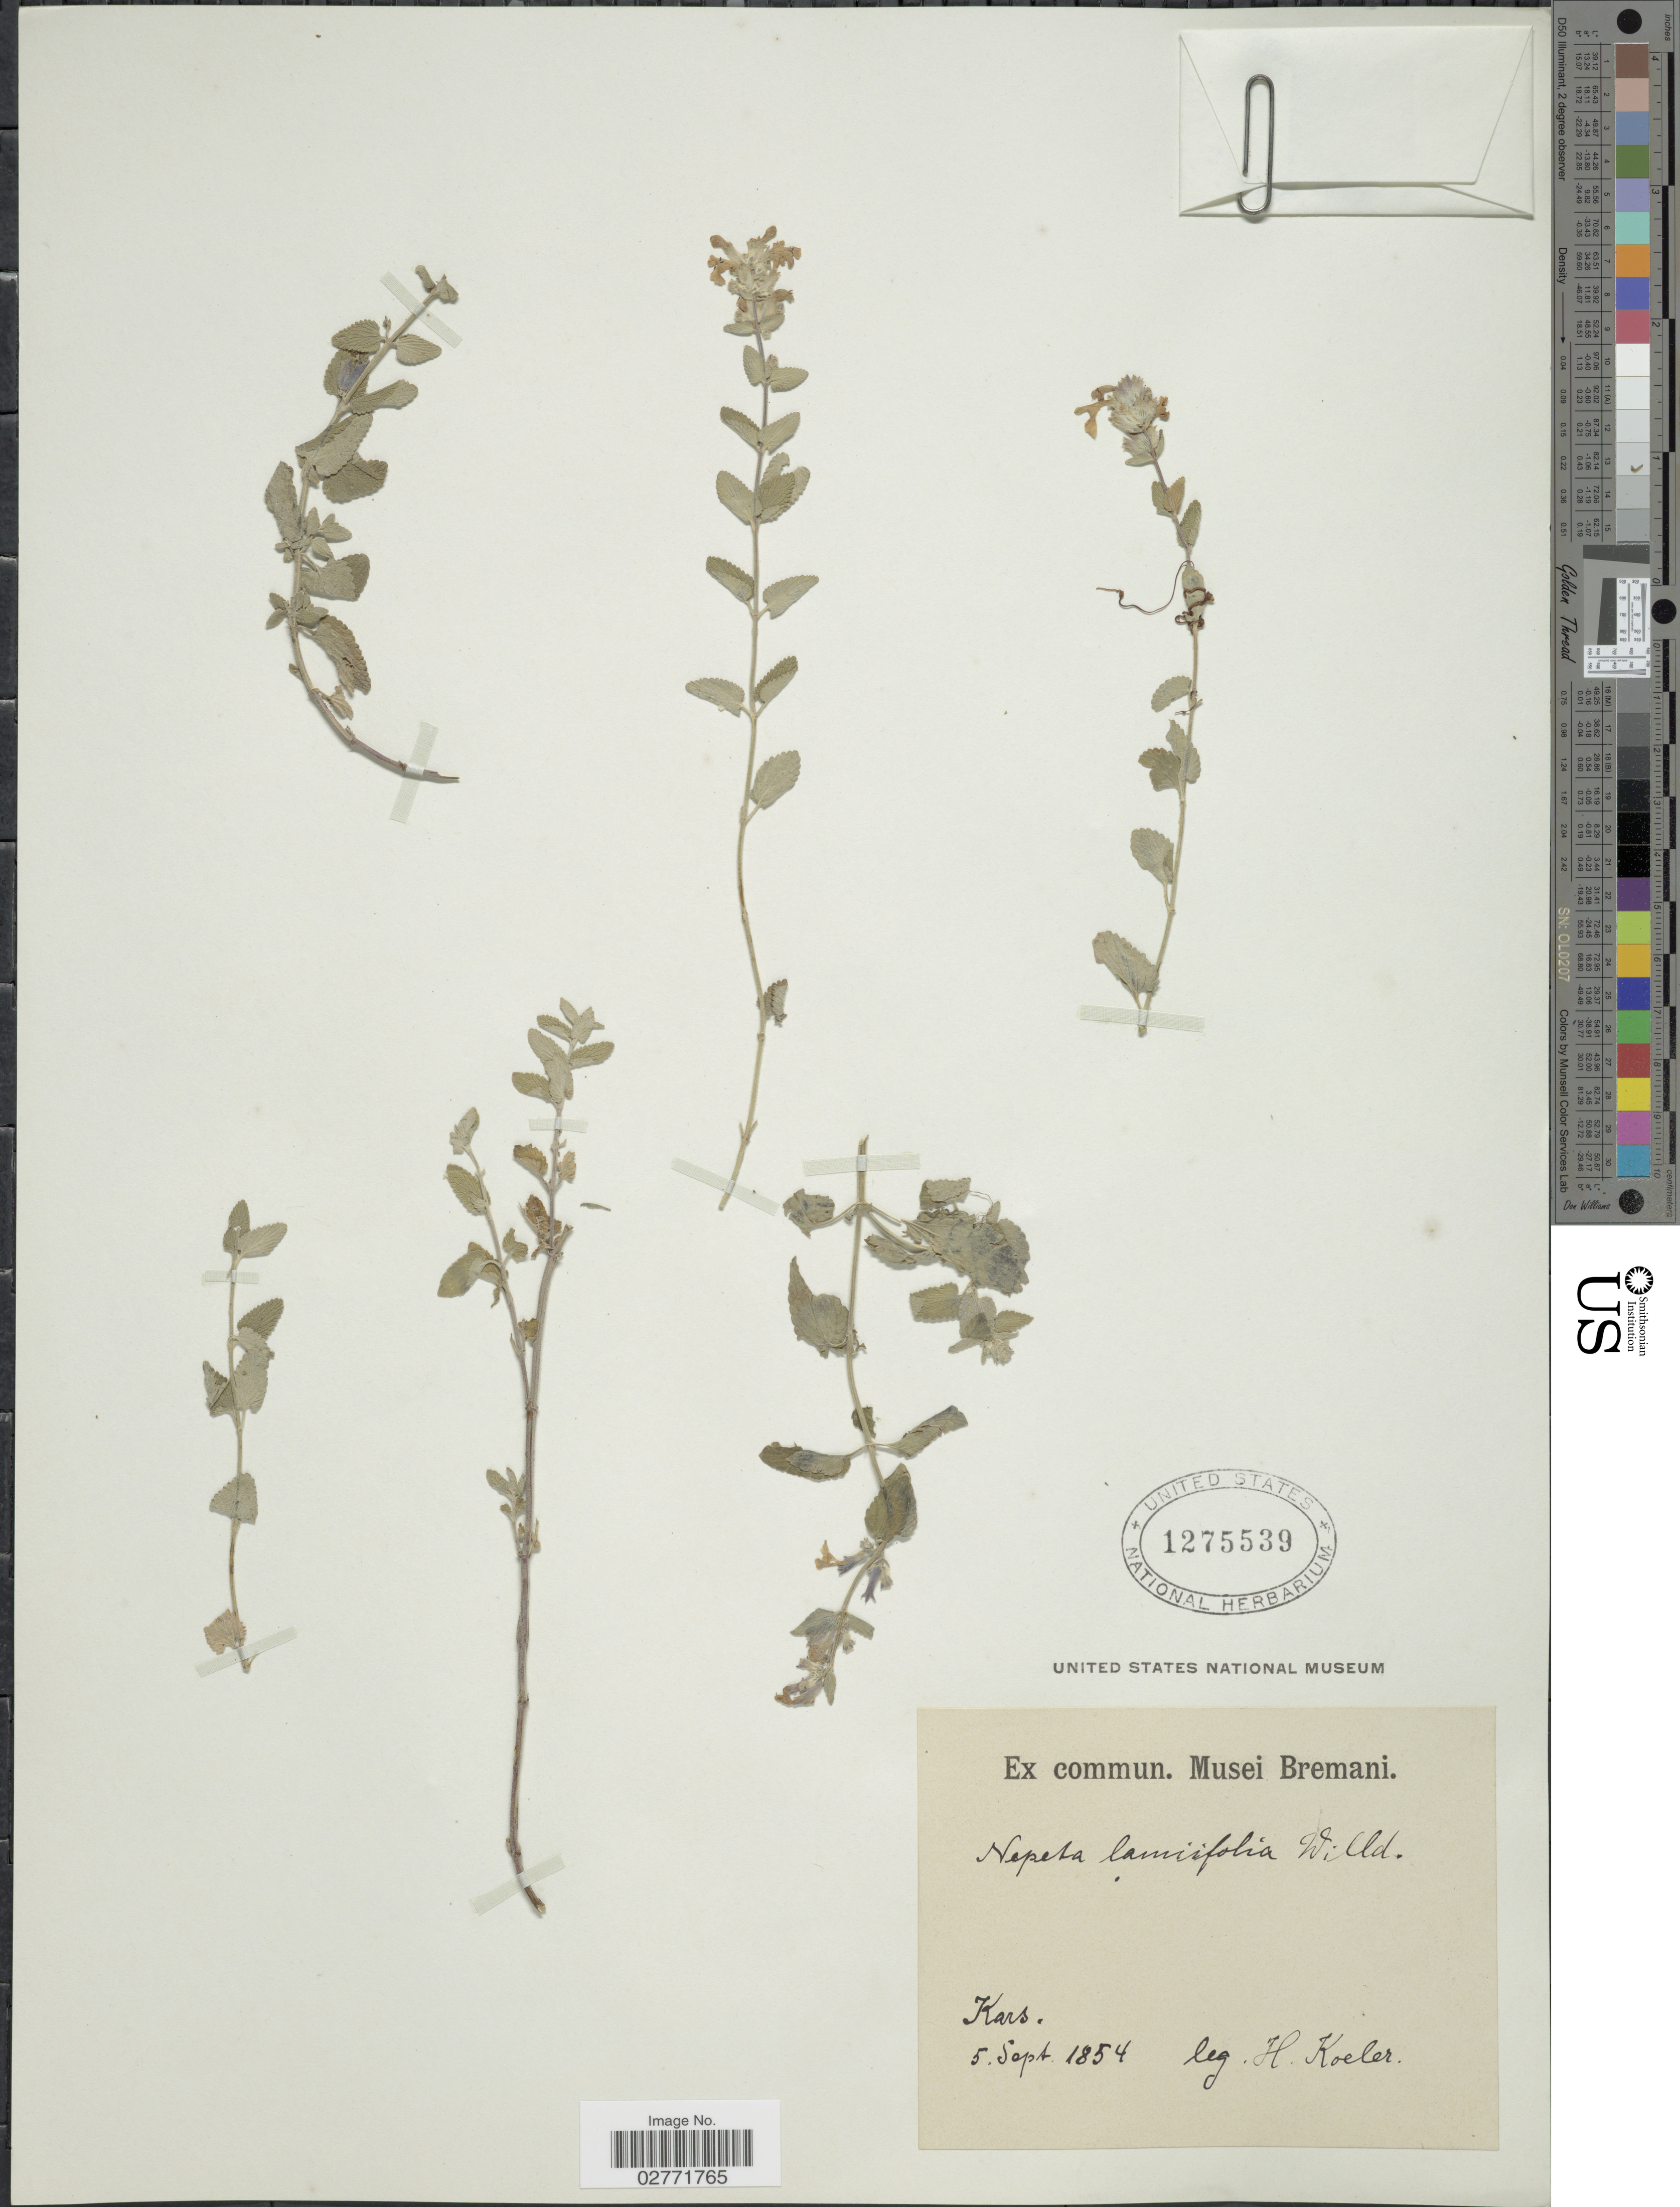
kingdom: Plantae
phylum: Tracheophyta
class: Magnoliopsida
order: Lamiales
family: Lamiaceae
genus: Nepeta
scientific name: Nepeta lamiifolia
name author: Willd.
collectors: H. Koeler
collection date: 1854-09-05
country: Turkey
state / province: Kars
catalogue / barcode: US 1275539